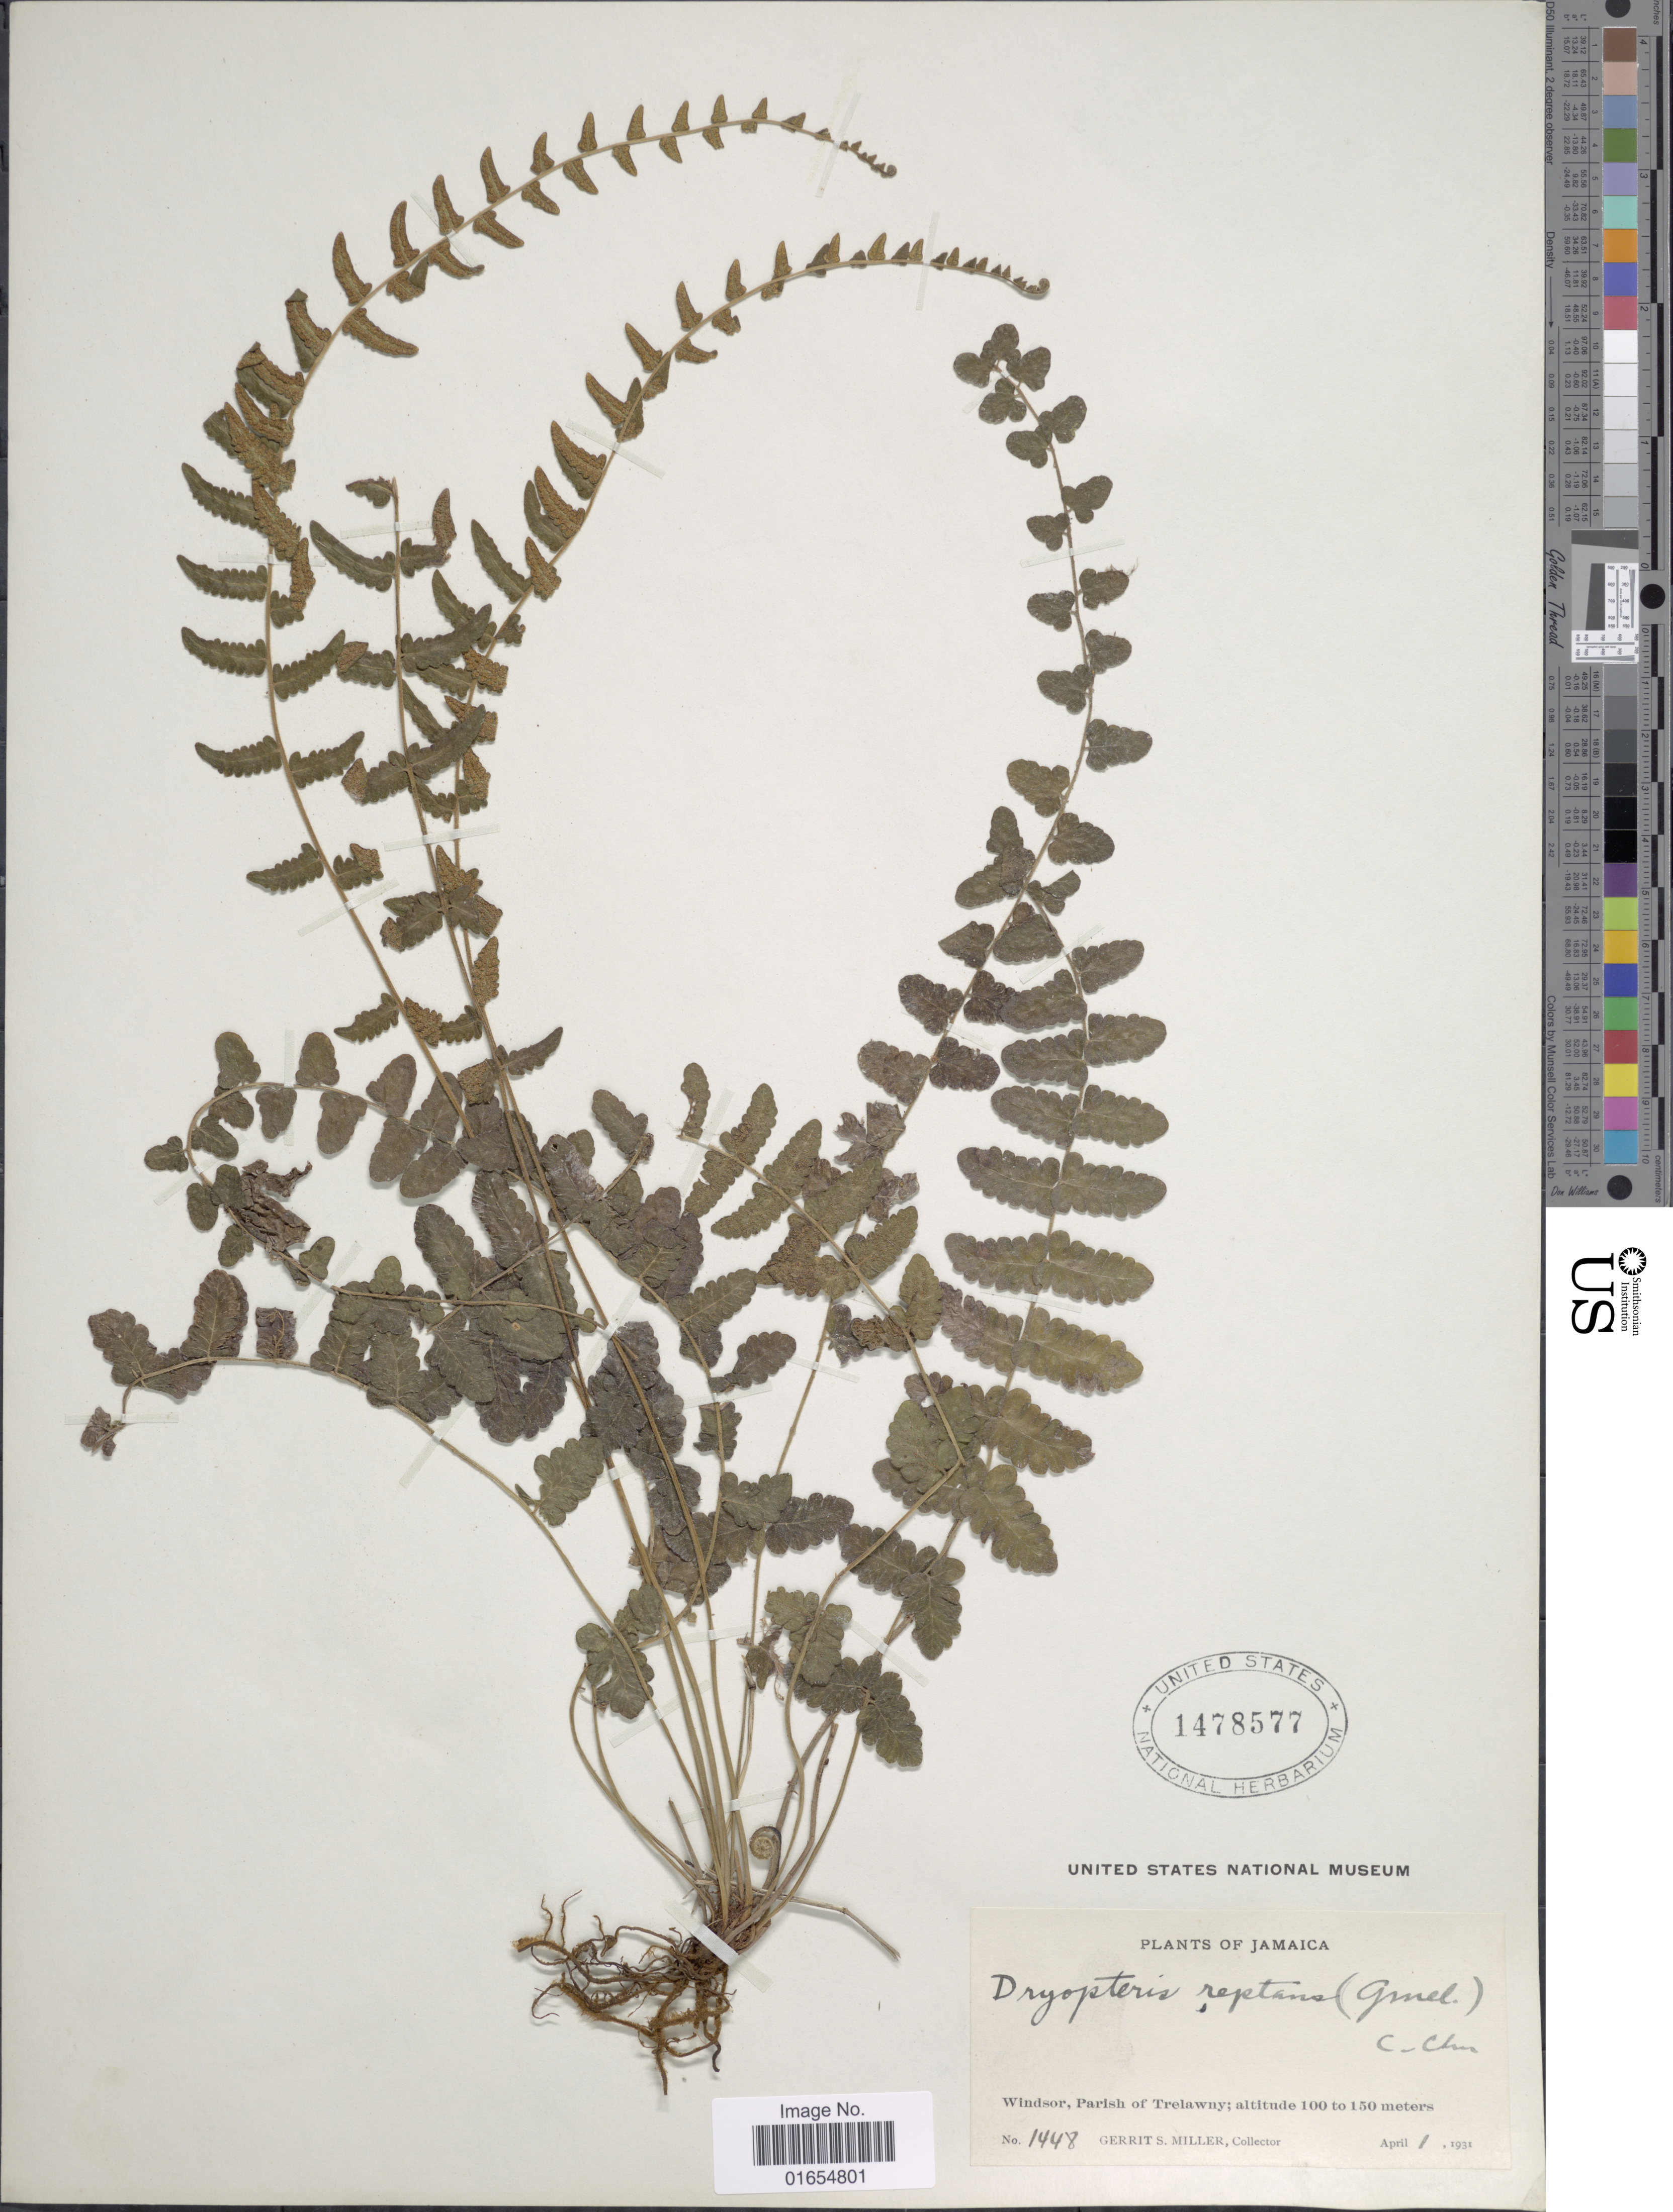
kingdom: Plantae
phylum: Tracheophyta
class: Polypodiopsida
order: Polypodiales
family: Thelypteridaceae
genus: Goniopteris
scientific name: Goniopteris reptans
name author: (J.F. Gmel.) C. Presl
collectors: G. S. Miller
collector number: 1448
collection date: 1931-04-01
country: Jamaica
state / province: Trelawny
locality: Windsor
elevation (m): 100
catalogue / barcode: US 1478577